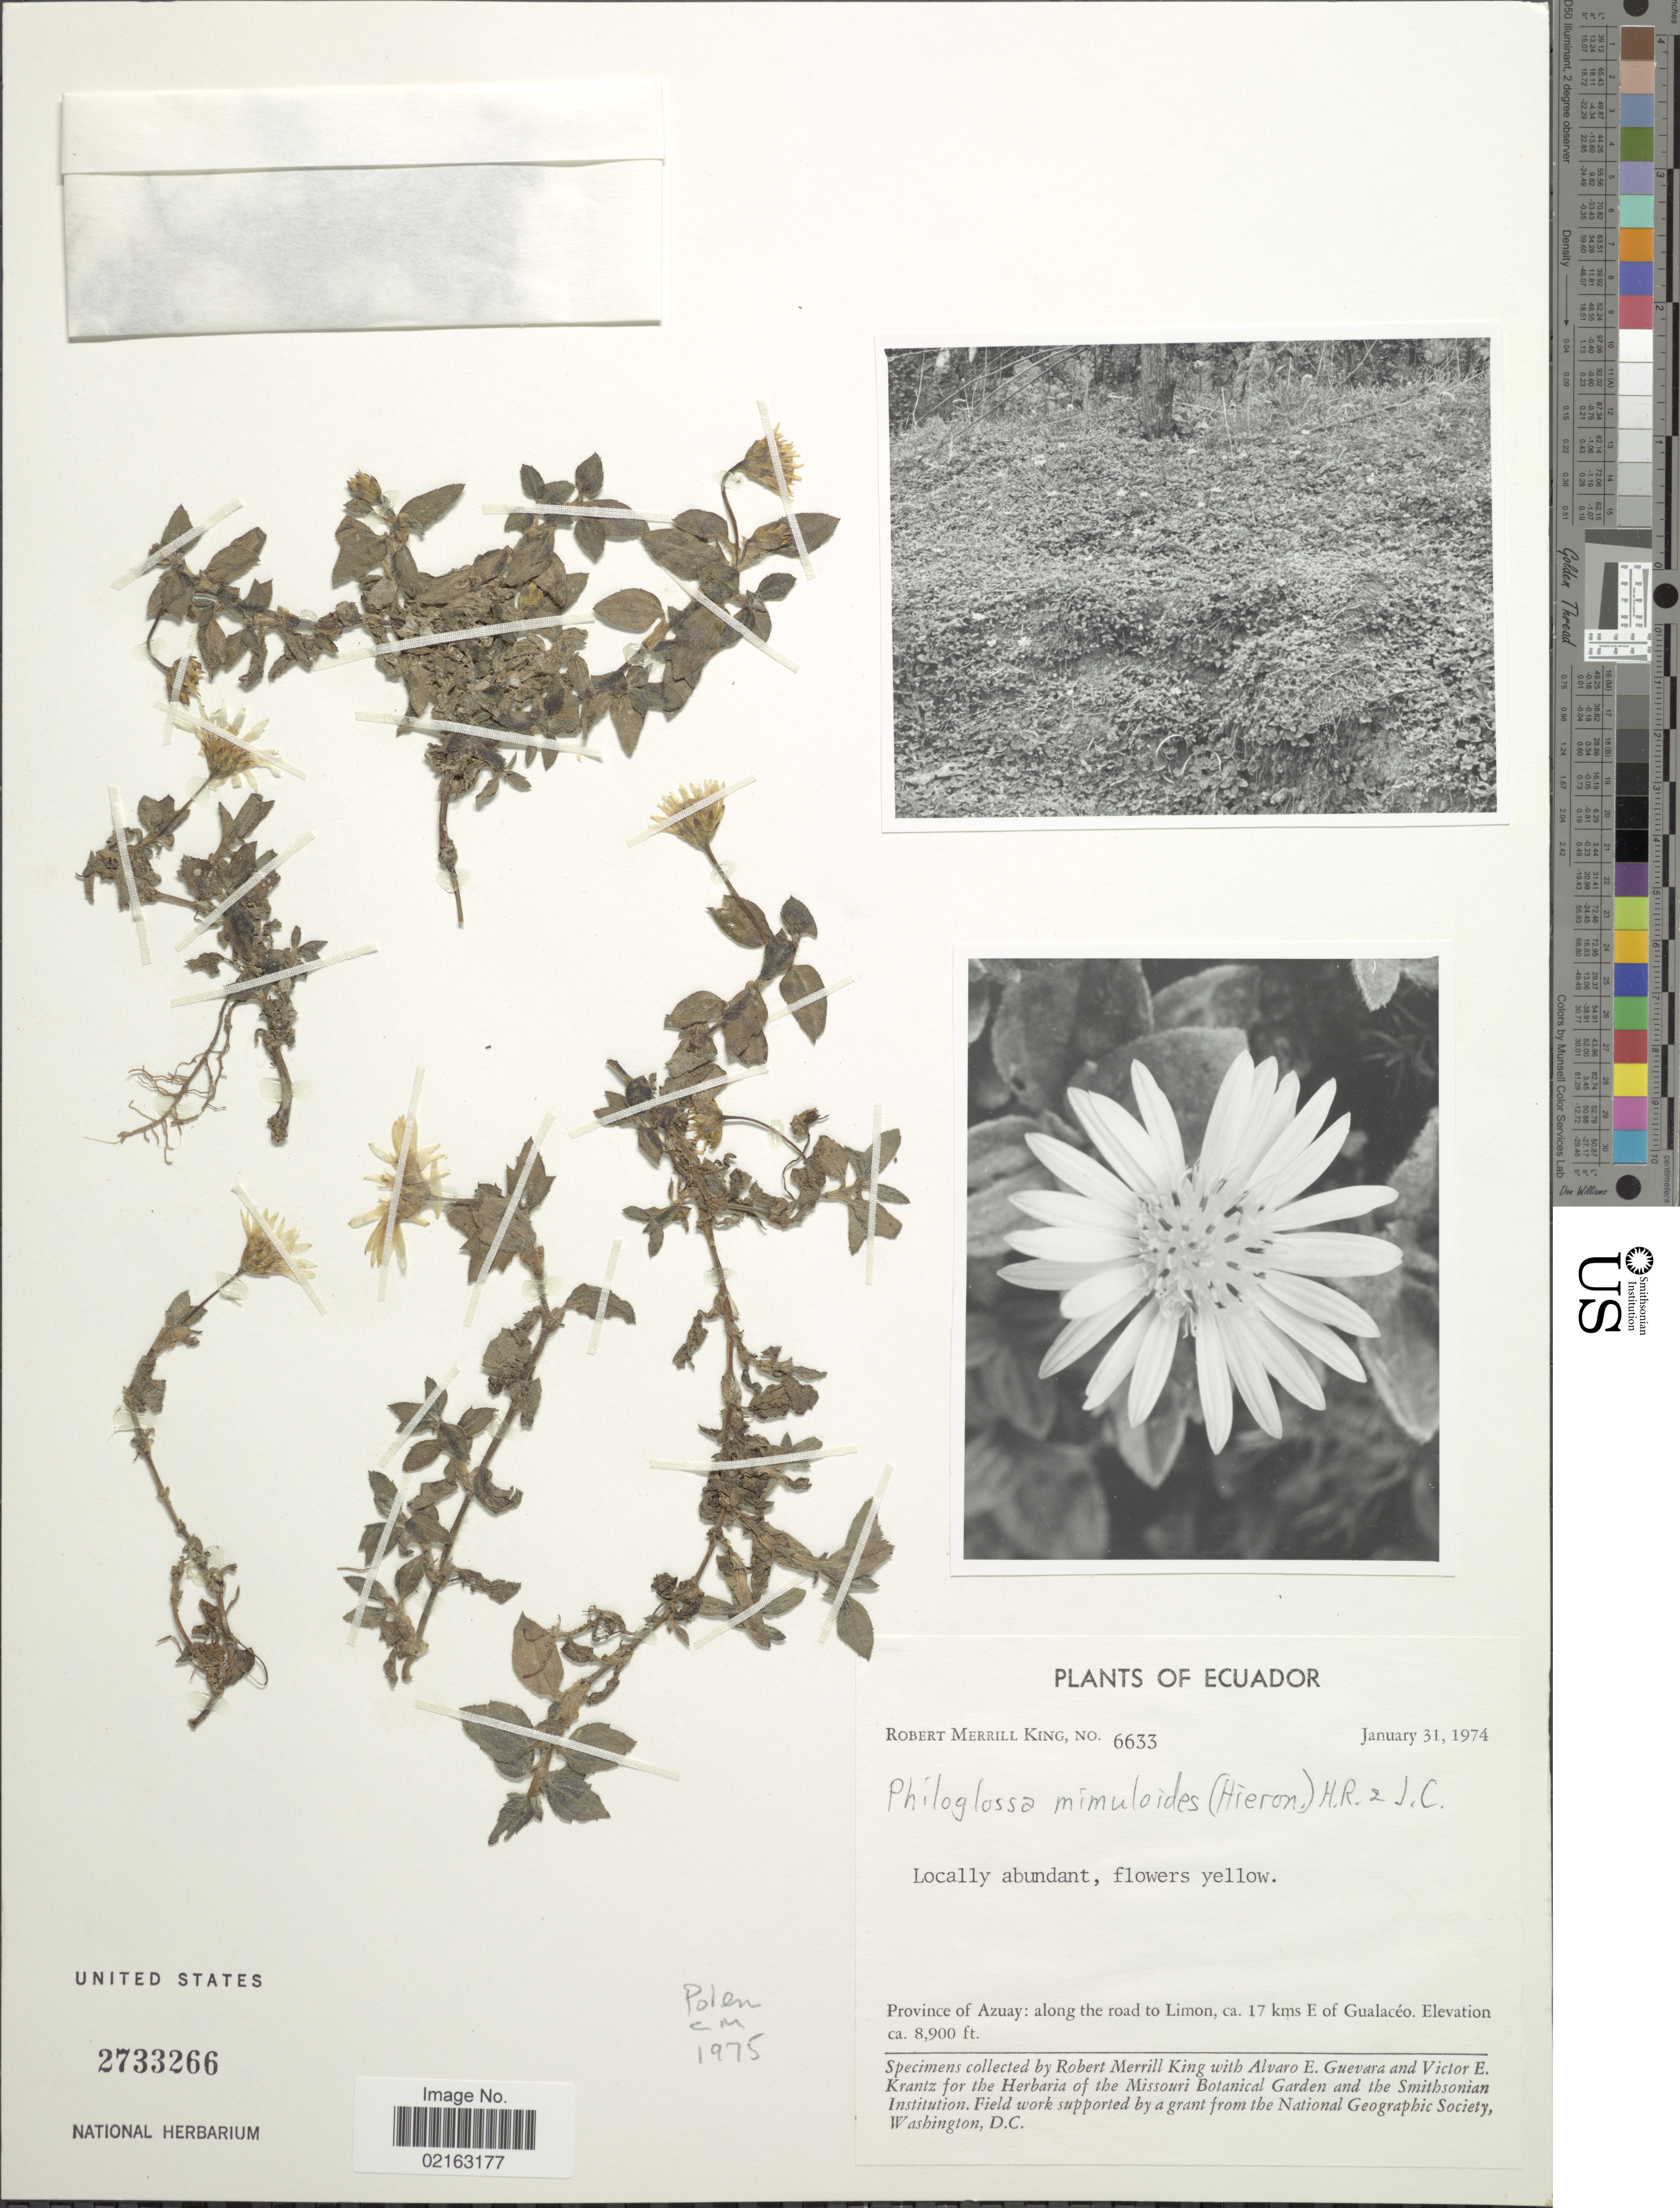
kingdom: Plantae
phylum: Tracheophyta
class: Magnoliopsida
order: Asterales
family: Asteraceae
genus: Philoglossa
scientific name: Philoglossa mimuloides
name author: (Hieron.) H. Rob. & Brettell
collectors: R. M. King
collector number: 6633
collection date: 1974-01-31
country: Ecuador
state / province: Azuay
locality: Province Azuay: along the road to Limon, ca. 17 kms E of Gualacéo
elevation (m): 2713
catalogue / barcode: US 2733266